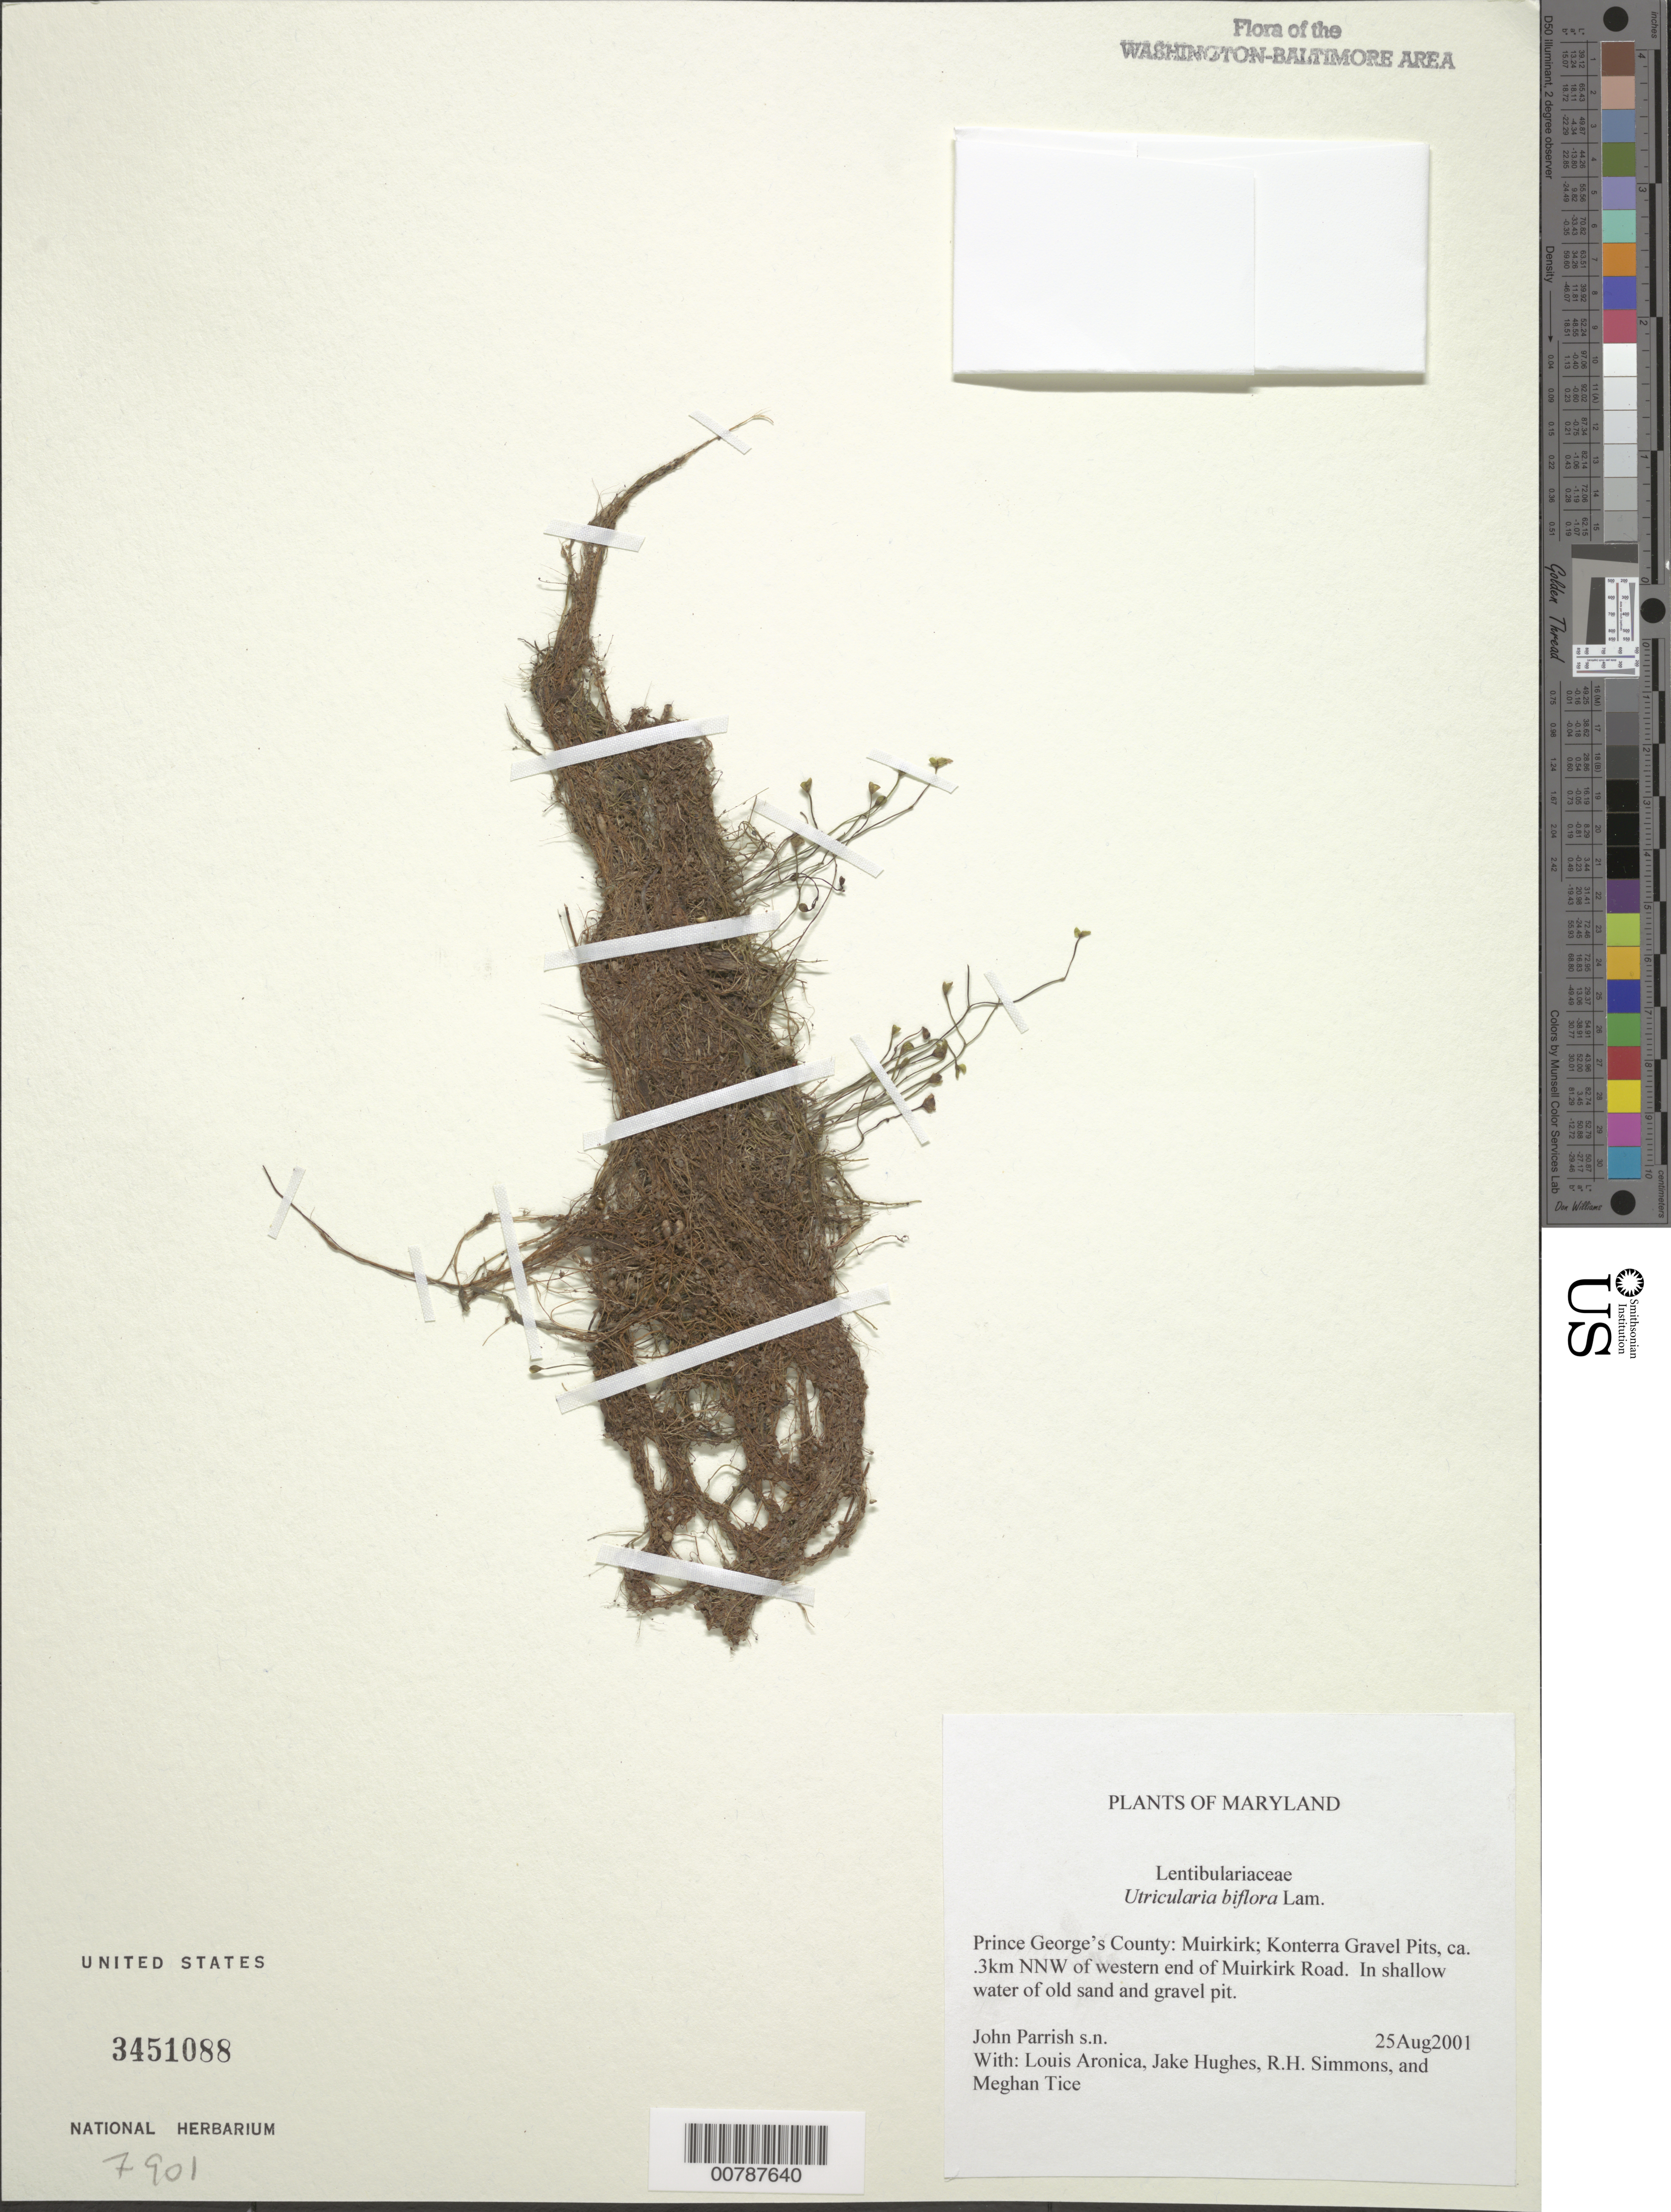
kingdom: Plantae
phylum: Tracheophyta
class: Magnoliopsida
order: Lamiales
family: Lentibulariaceae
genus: Utricularia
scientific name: Utricularia gibba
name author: L.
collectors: J. Parrish, L. Aronica, J. Hughes, R. H. Simmons & M. Tice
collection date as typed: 25 Aug 2001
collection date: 2001-08-25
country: United States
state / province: Maryland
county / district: Prince George's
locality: Muirkirk; Konterra Gravel Pits, ca. .3 km NNW of western end of Muirkirk Road.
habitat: In shallow water of old sand and gravel pit.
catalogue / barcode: US 3451088